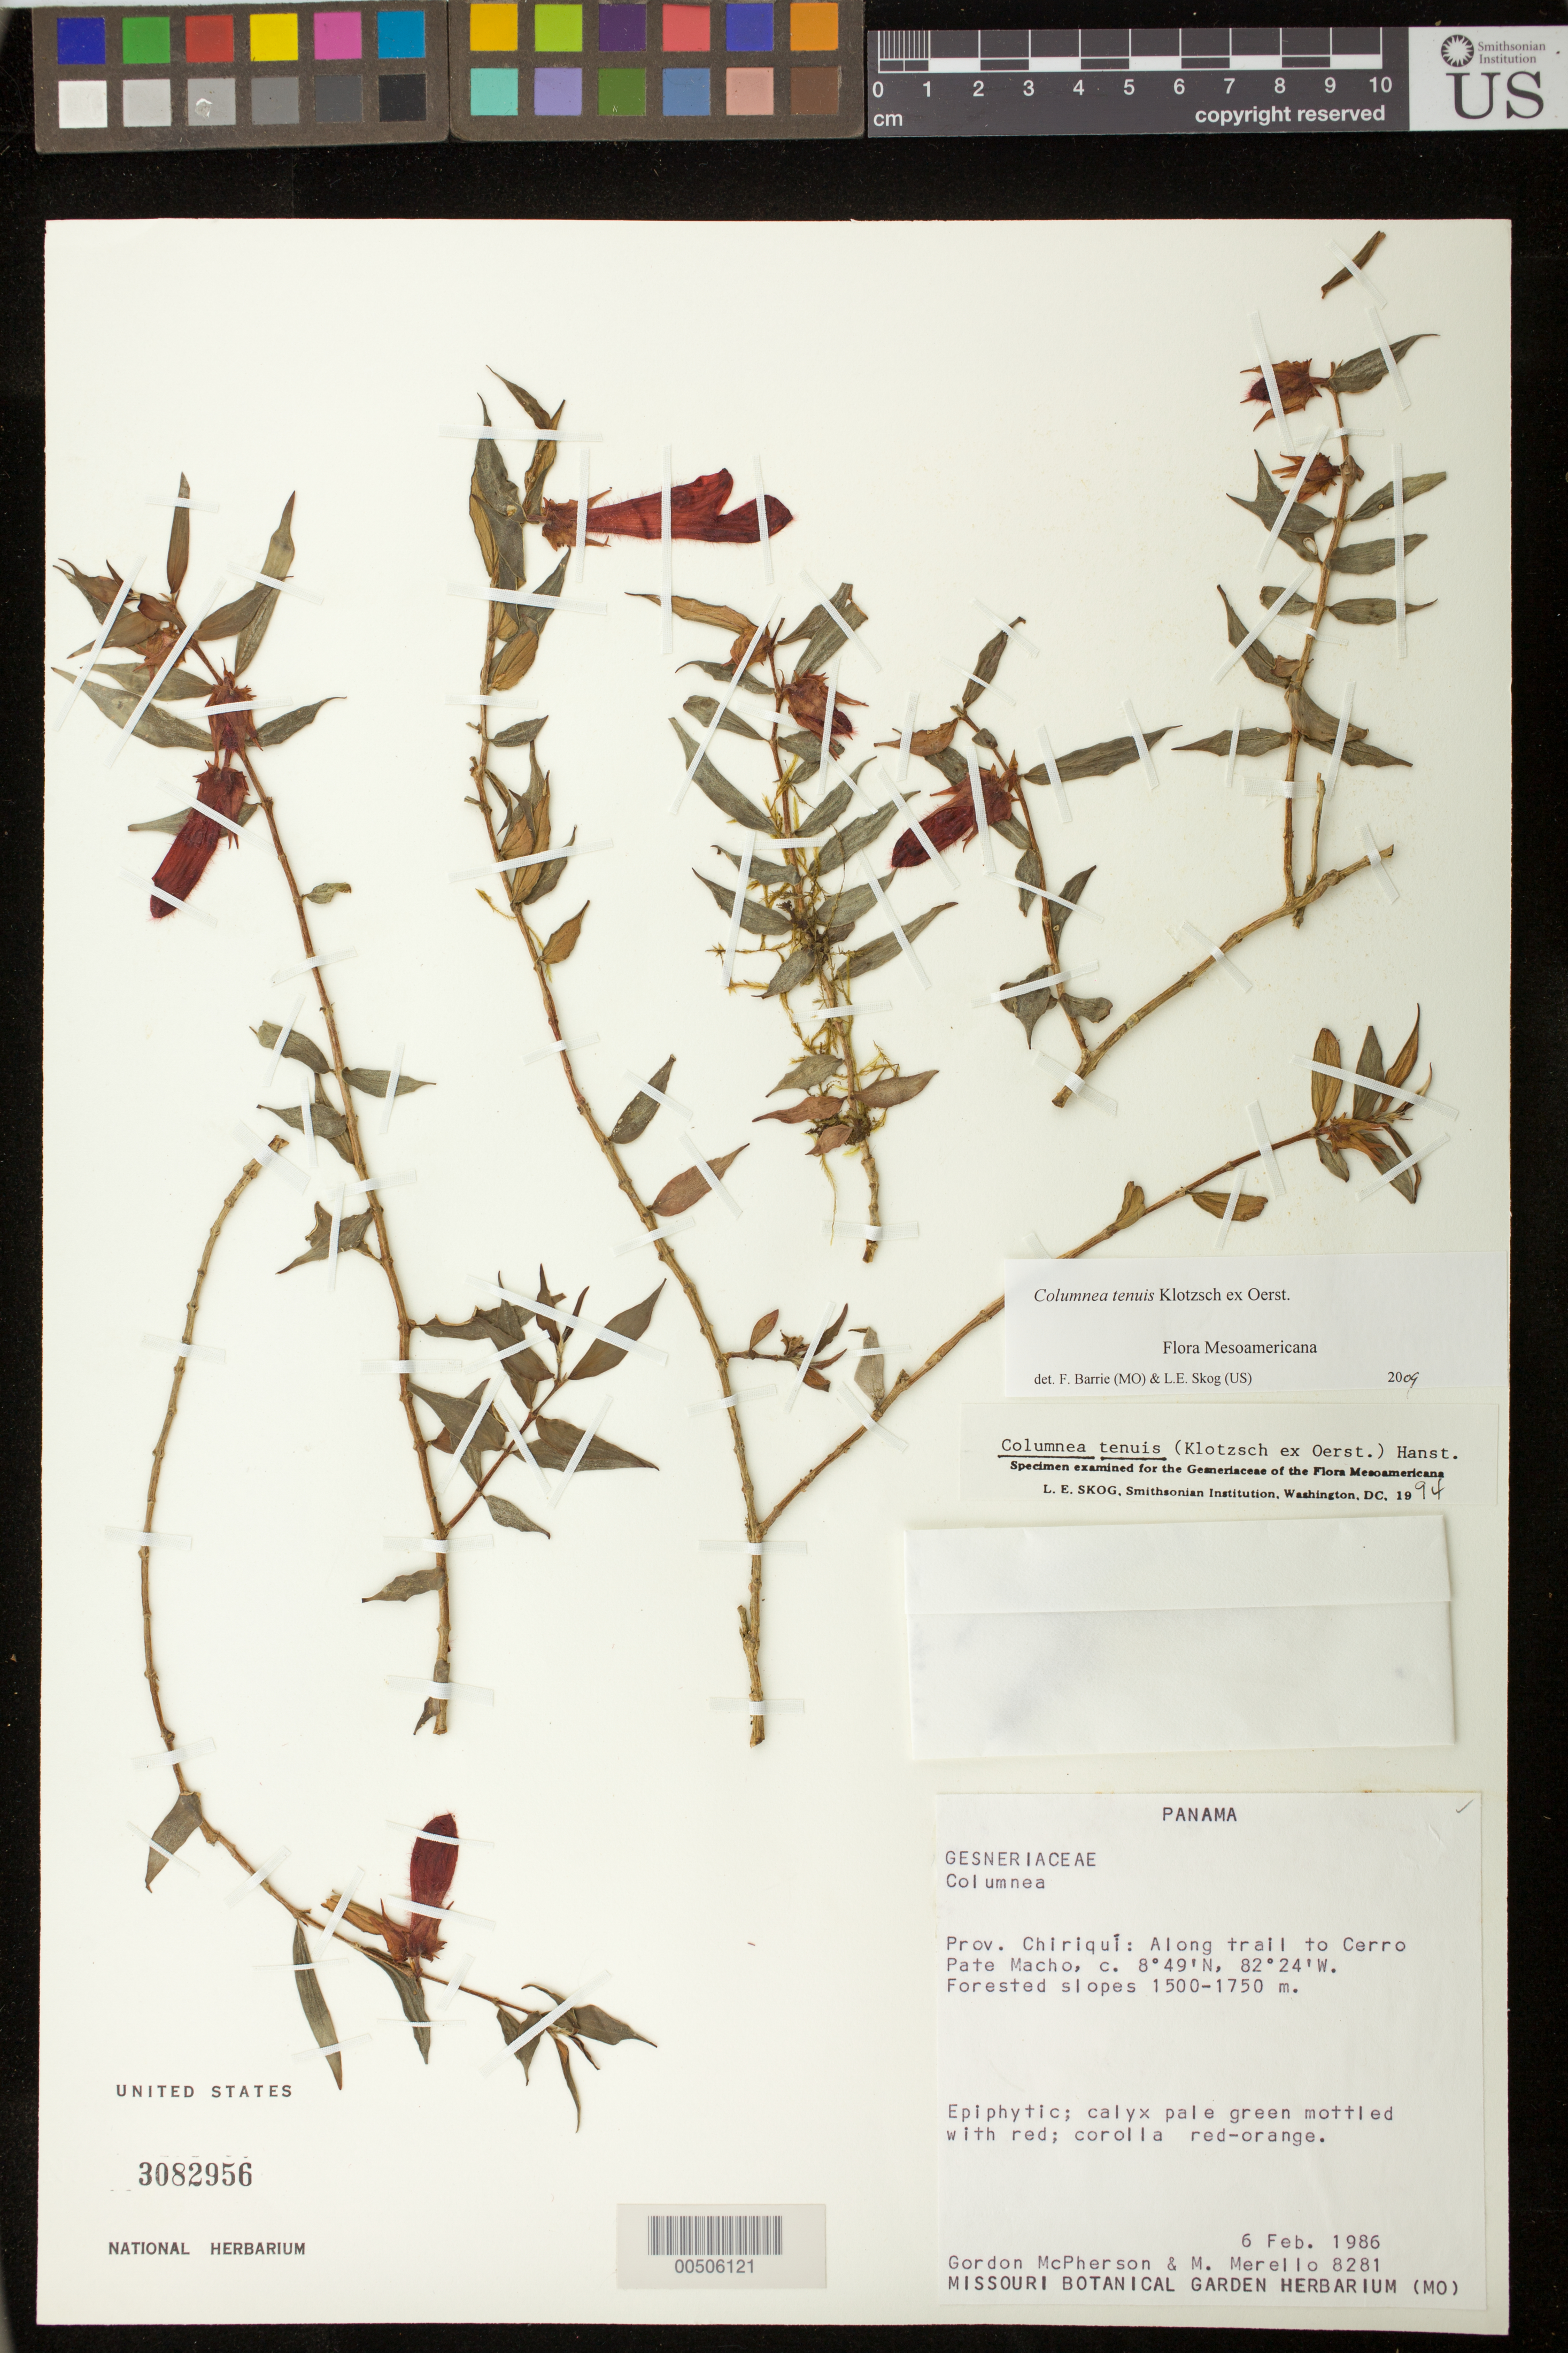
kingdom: Plantae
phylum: Tracheophyta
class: Magnoliopsida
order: Lamiales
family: Gesneriaceae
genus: Columnea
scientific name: Columnea tenuis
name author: Klotzsch ex Oerst.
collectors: G. D. McPherson & M. Merello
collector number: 8281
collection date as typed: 06 Feb 1986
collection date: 1986-02-06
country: Panama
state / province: Chiriquí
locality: Cerro Pate Macho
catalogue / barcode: US 3082956